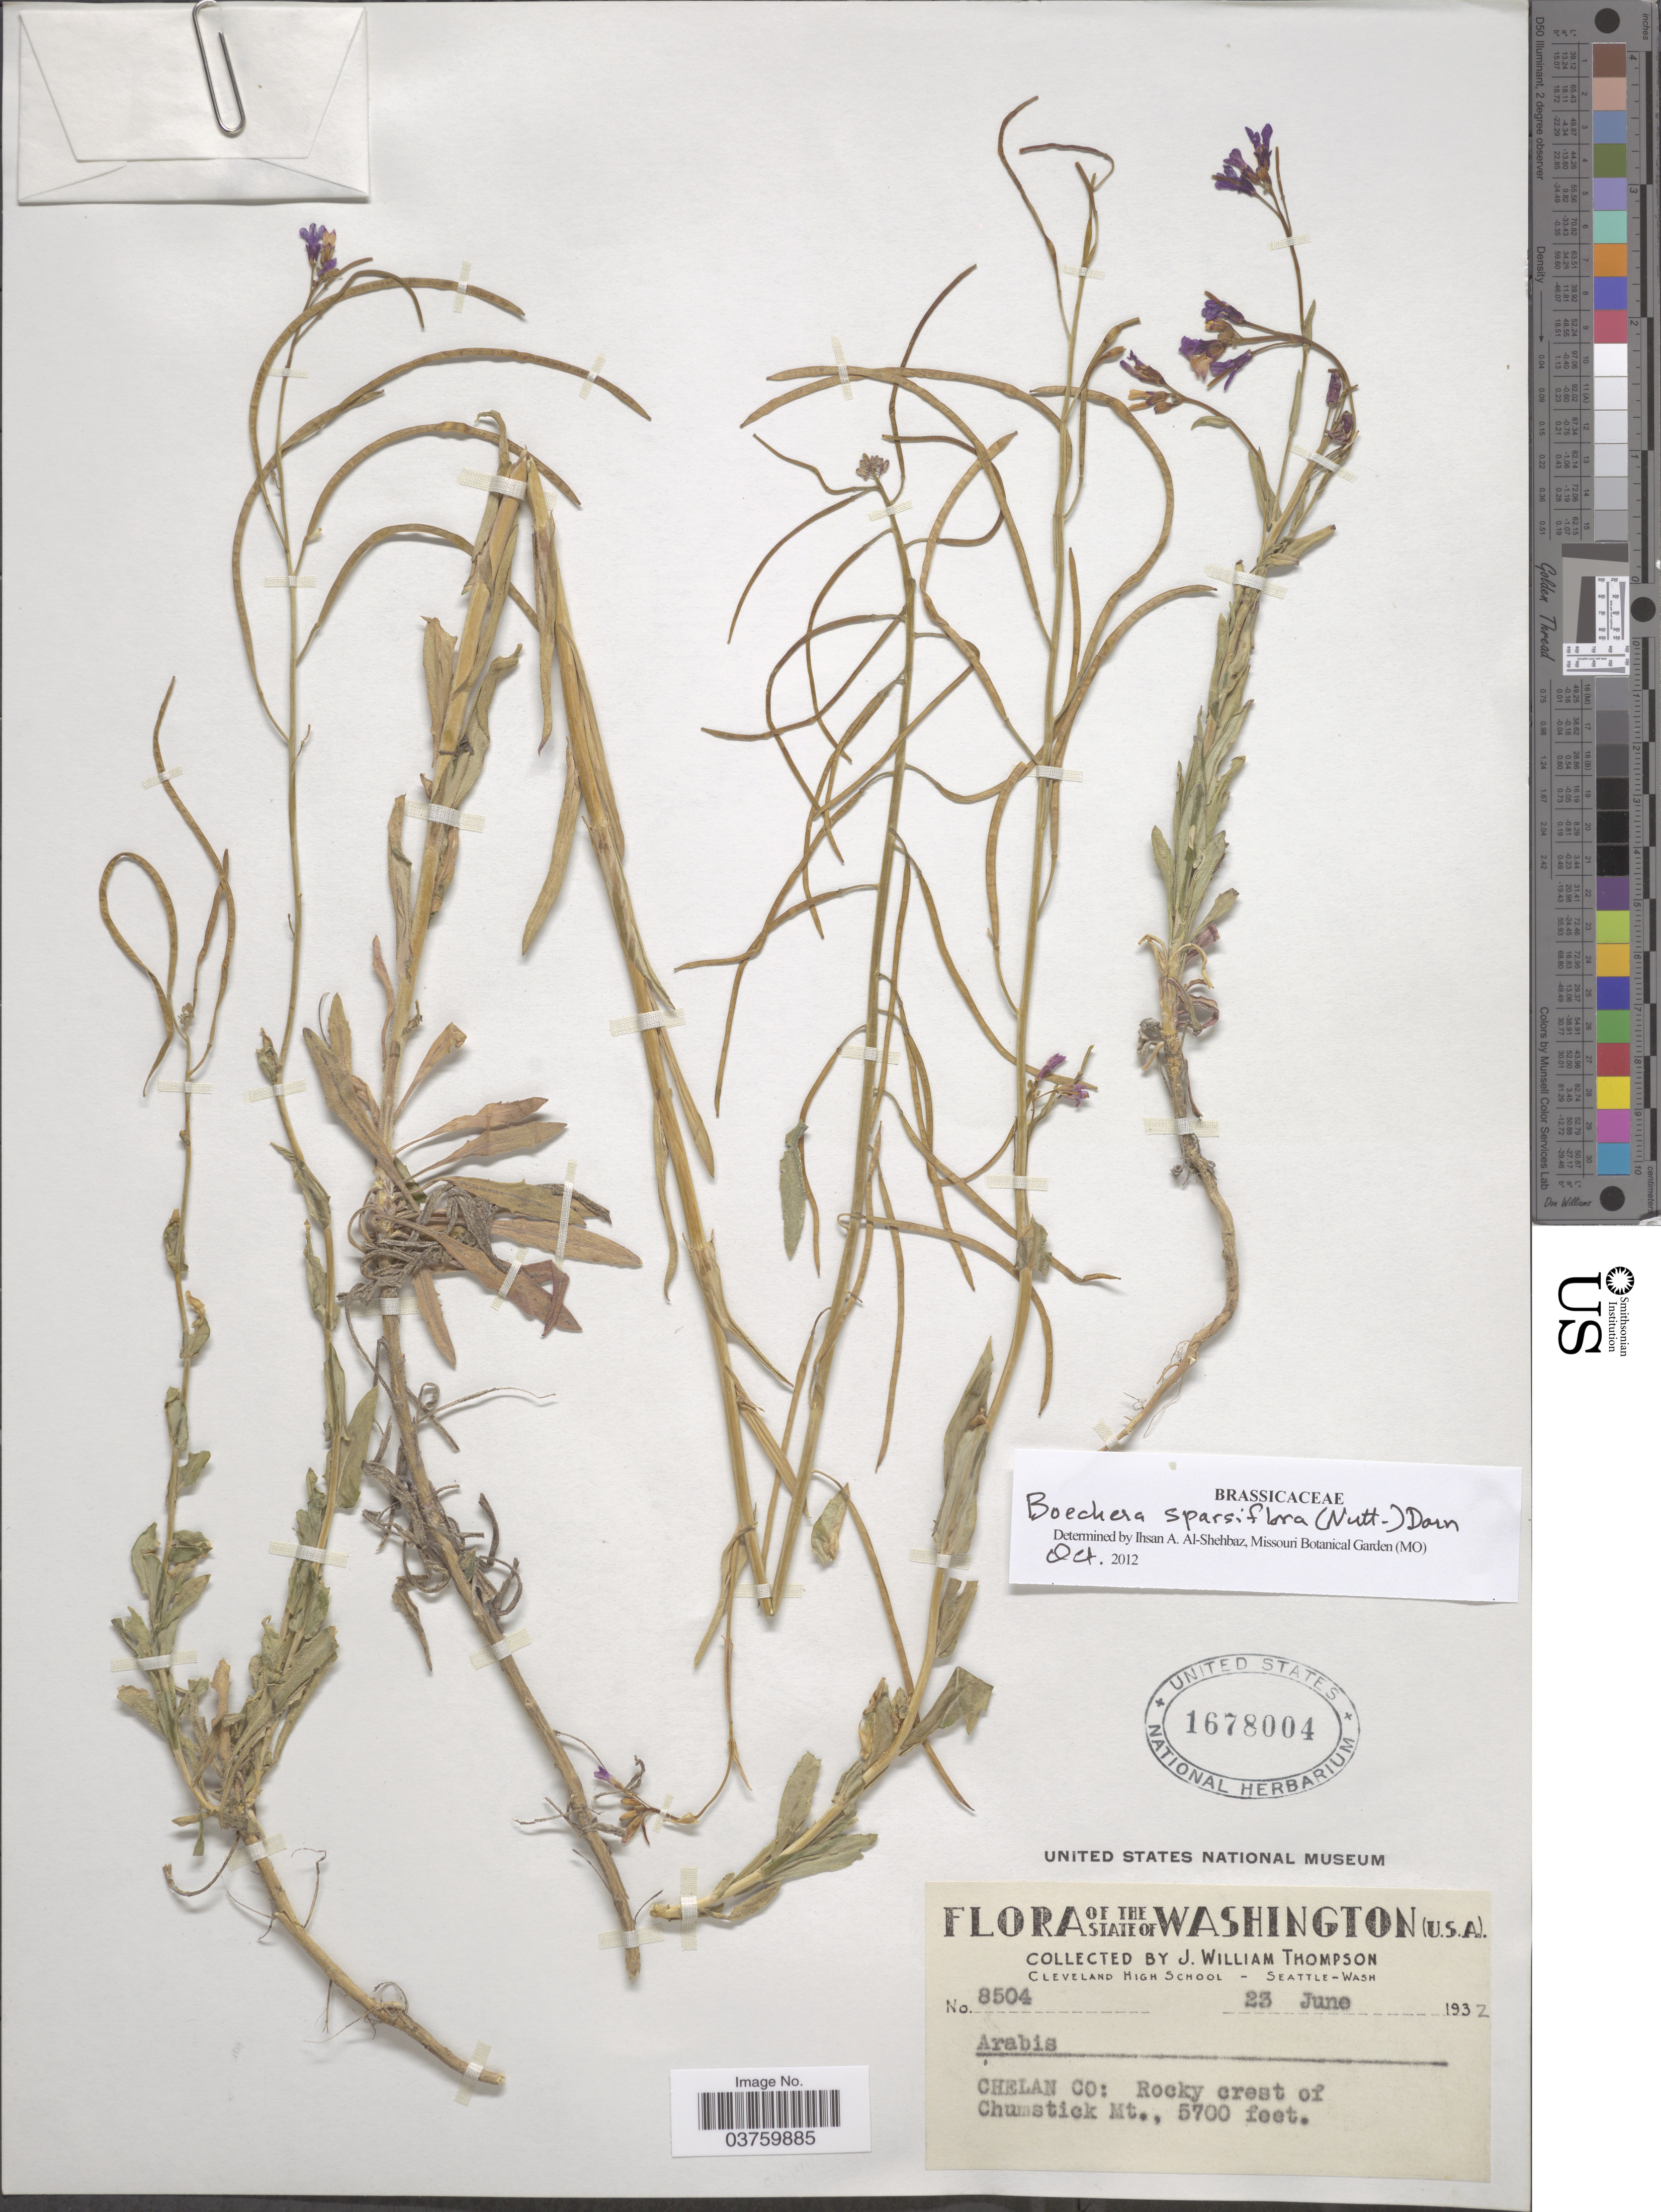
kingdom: Plantae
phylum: Tracheophyta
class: Magnoliopsida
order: Brassicales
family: Brassicaceae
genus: Boechera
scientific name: Boechera sparsiflora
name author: (Nutt.) Dorn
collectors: J. W. Thompson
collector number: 8504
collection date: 1932-06-23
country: United States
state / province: Washington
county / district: Chelan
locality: Chelan Co: Rocky crest of Chumstick Mt.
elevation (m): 1737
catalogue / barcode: US 1678004